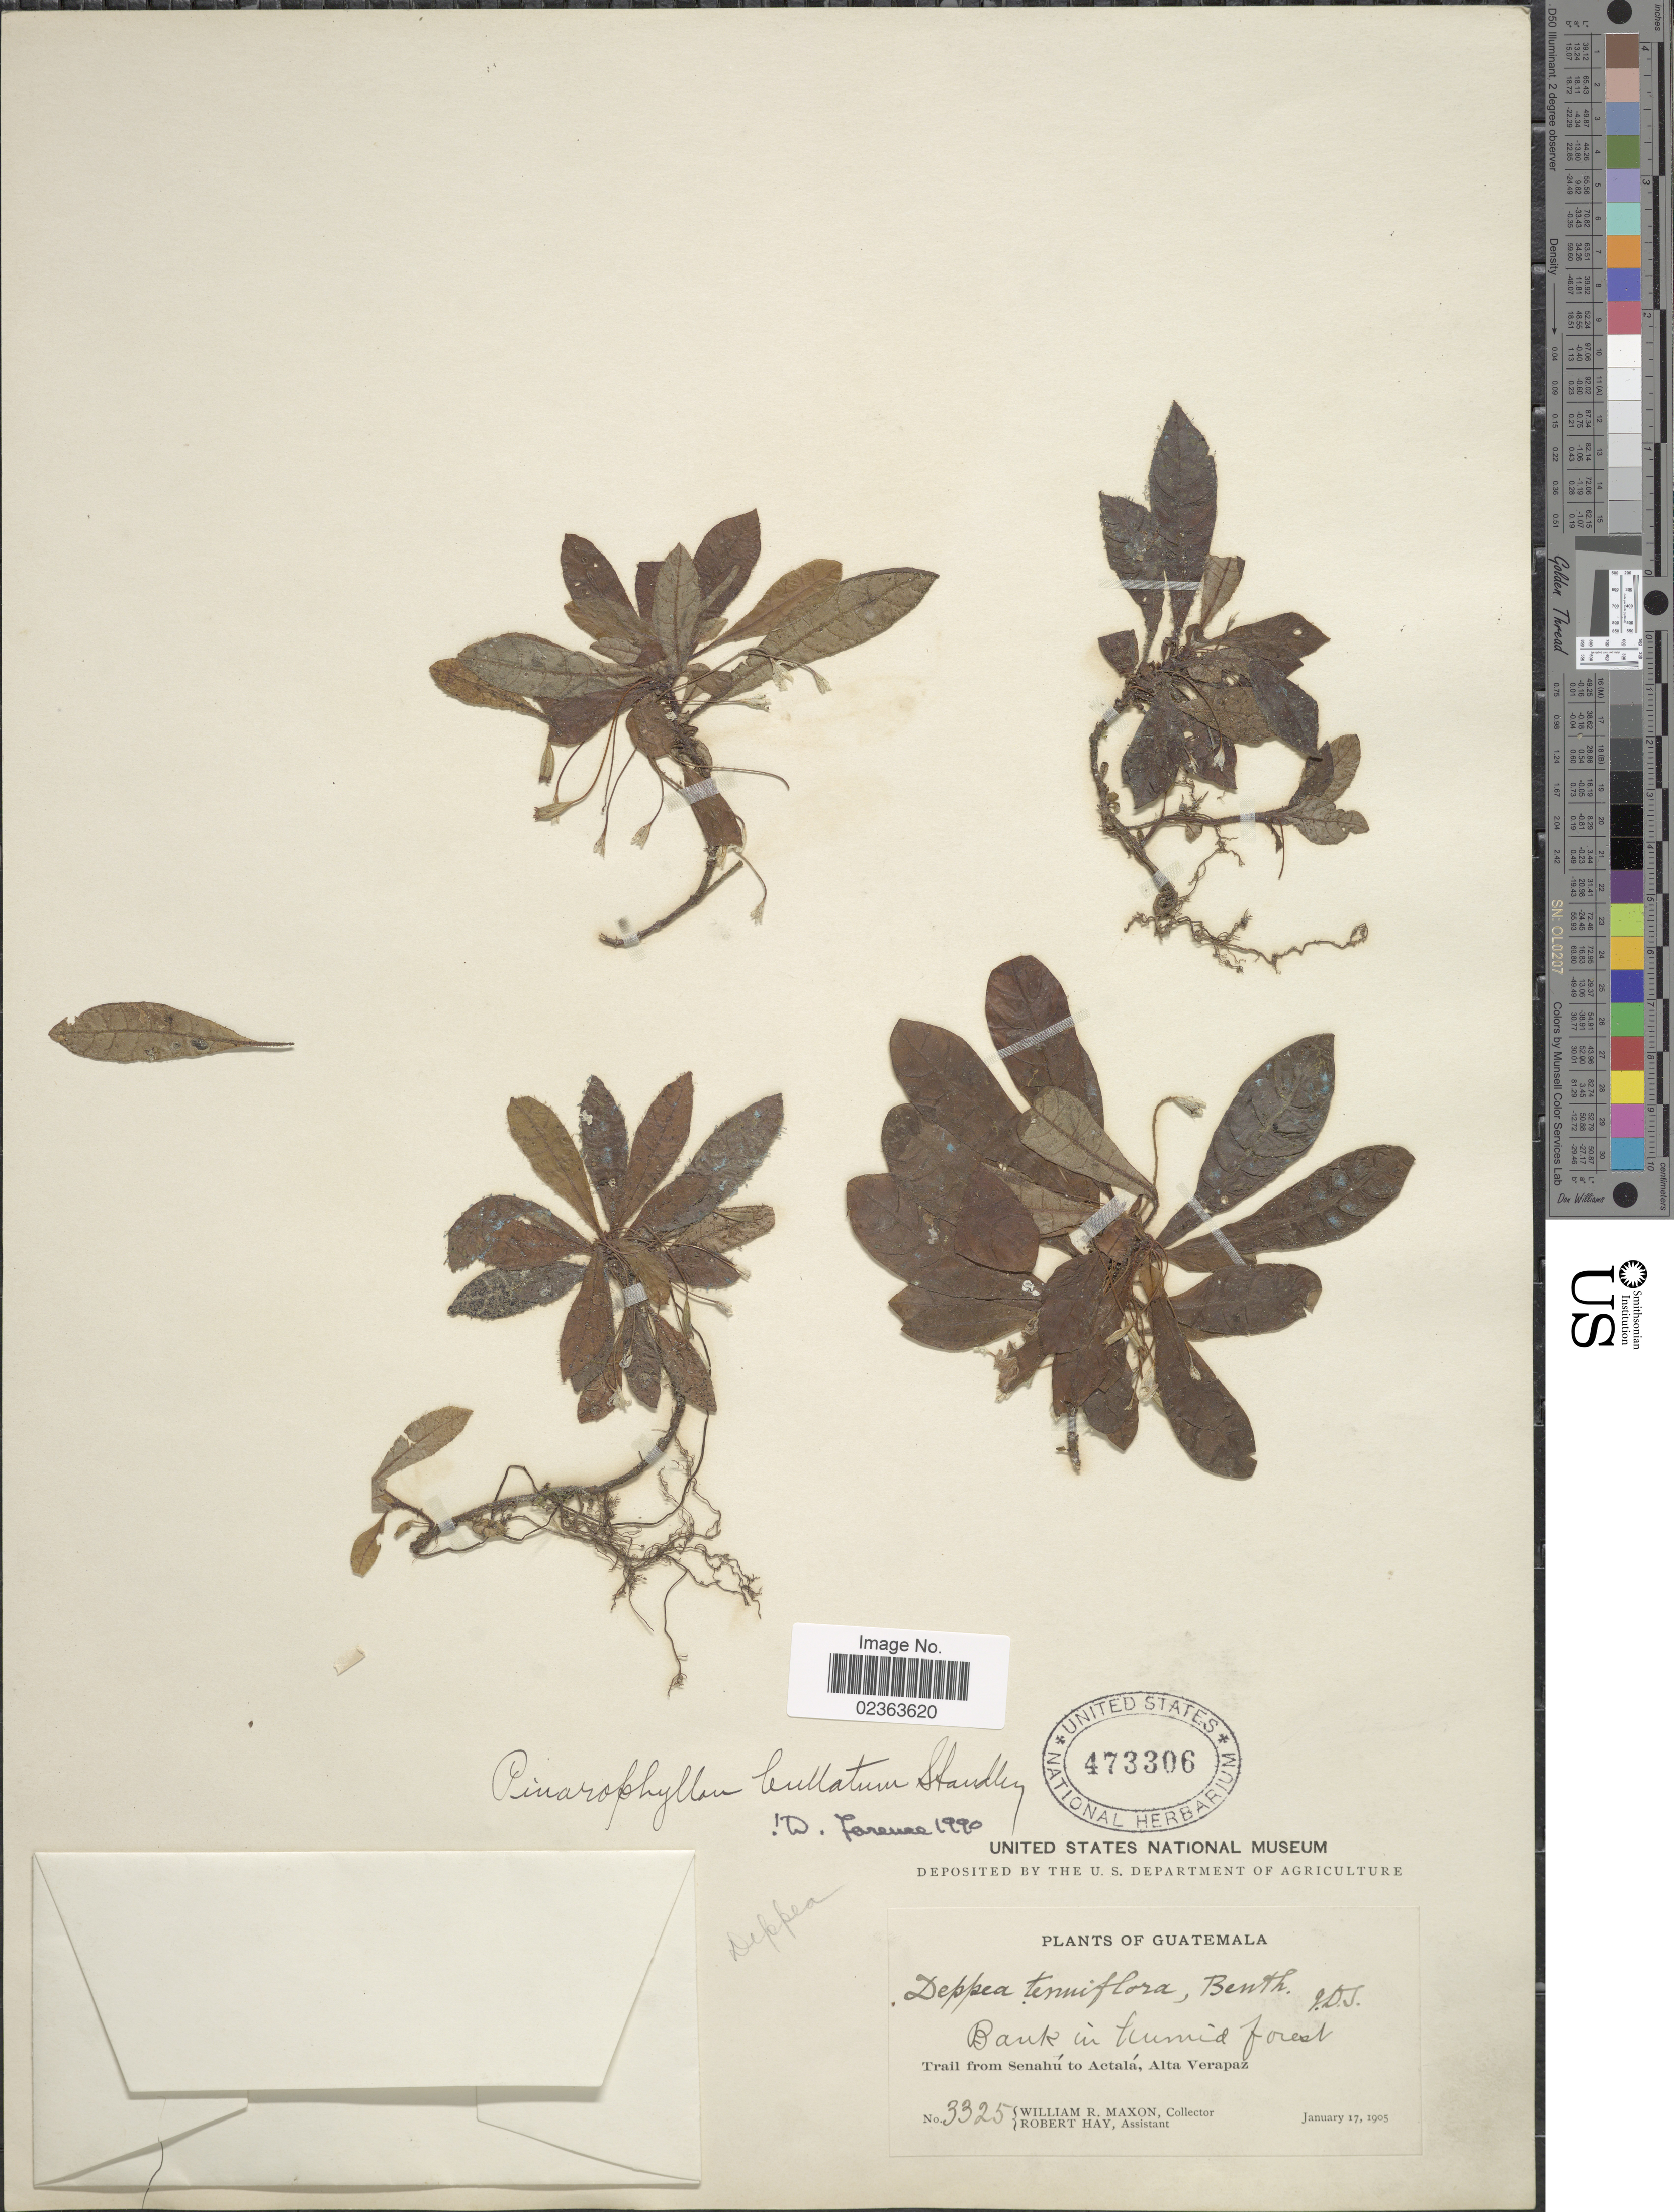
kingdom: Plantae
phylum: Tracheophyta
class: Magnoliopsida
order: Gentianales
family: Rubiaceae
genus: Pinarophyllon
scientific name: Pinarophyllon bullatum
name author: Standl.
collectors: W. R. Maxon & R. Hay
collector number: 3325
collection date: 1905-01-17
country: Guatemala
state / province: Alta Verapaz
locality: Bank in humid forest, Trail from Senahú to Actalá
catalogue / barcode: US 473306